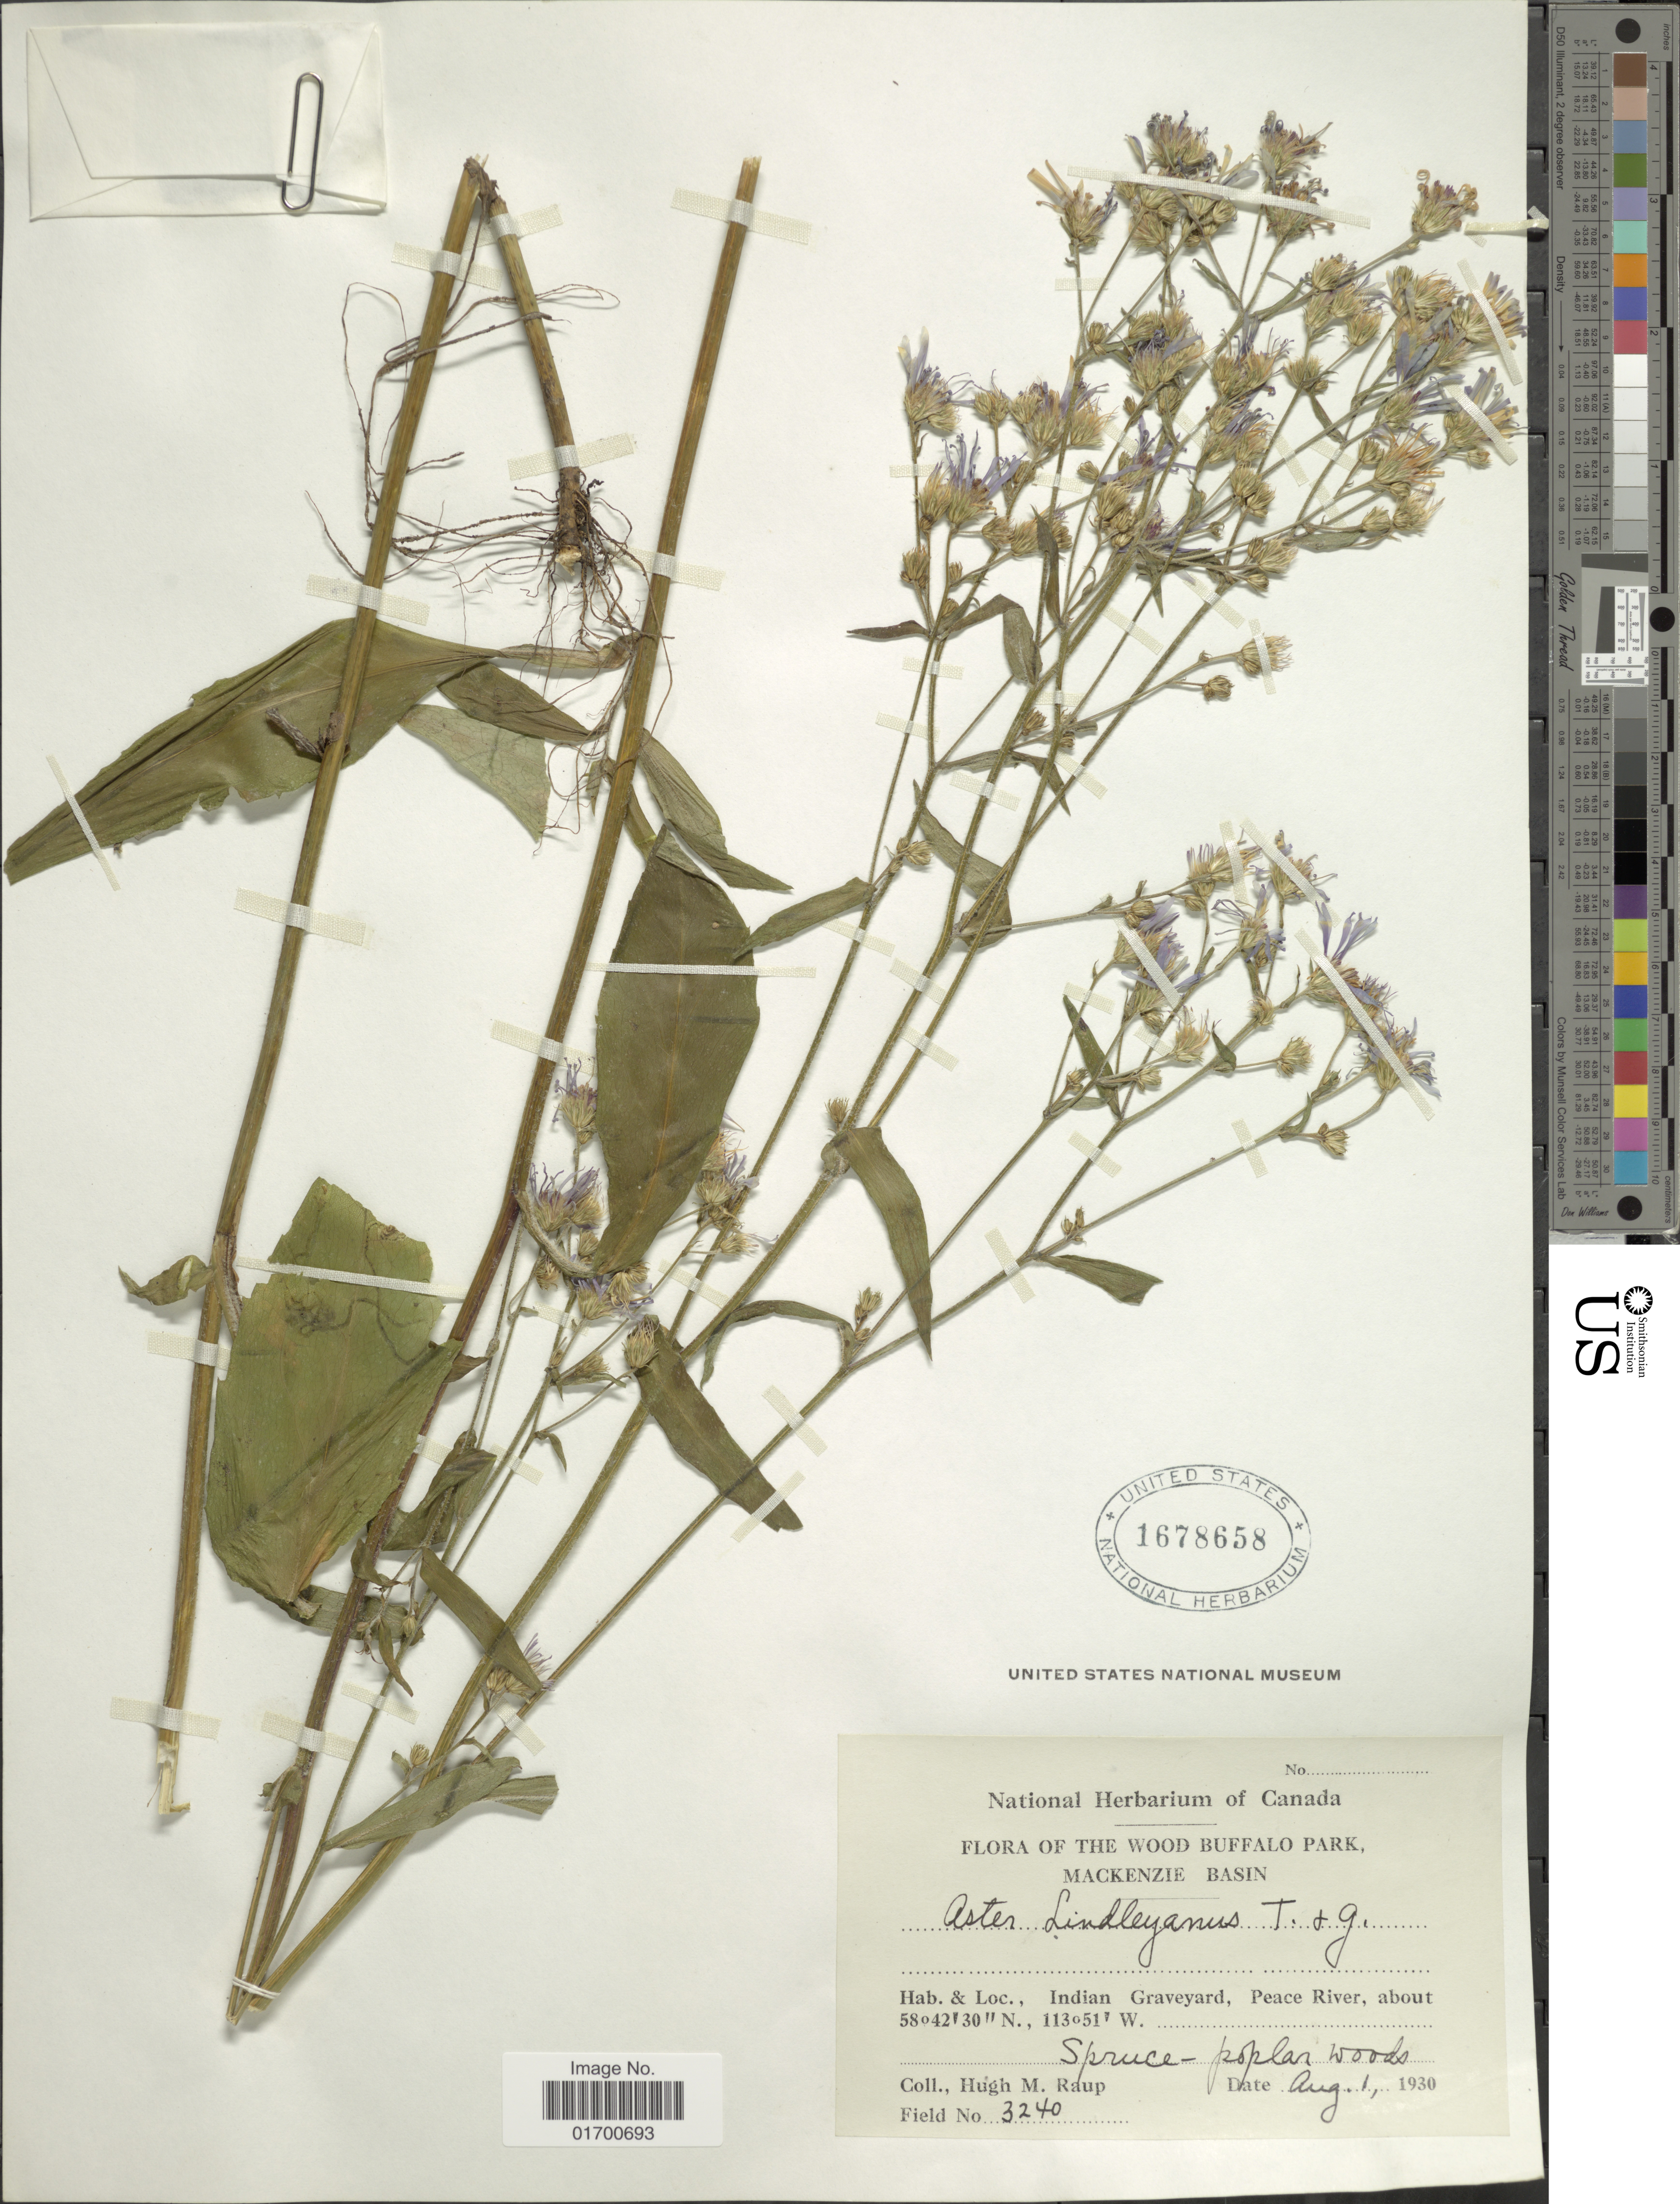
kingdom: Plantae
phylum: Tracheophyta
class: Magnoliopsida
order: Asterales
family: Asteraceae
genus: Symphyotrichum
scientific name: Symphyotrichum ciliolatum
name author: (Lindl.) Á. Löve & D. Löve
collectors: H. Raup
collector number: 3240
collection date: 1930-08-01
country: Canada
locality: The Wood Buffalo Park, Mackenzie Basin, Indian Graveyard, Peace River, Spruce-poplar Woods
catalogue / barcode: US 1678658